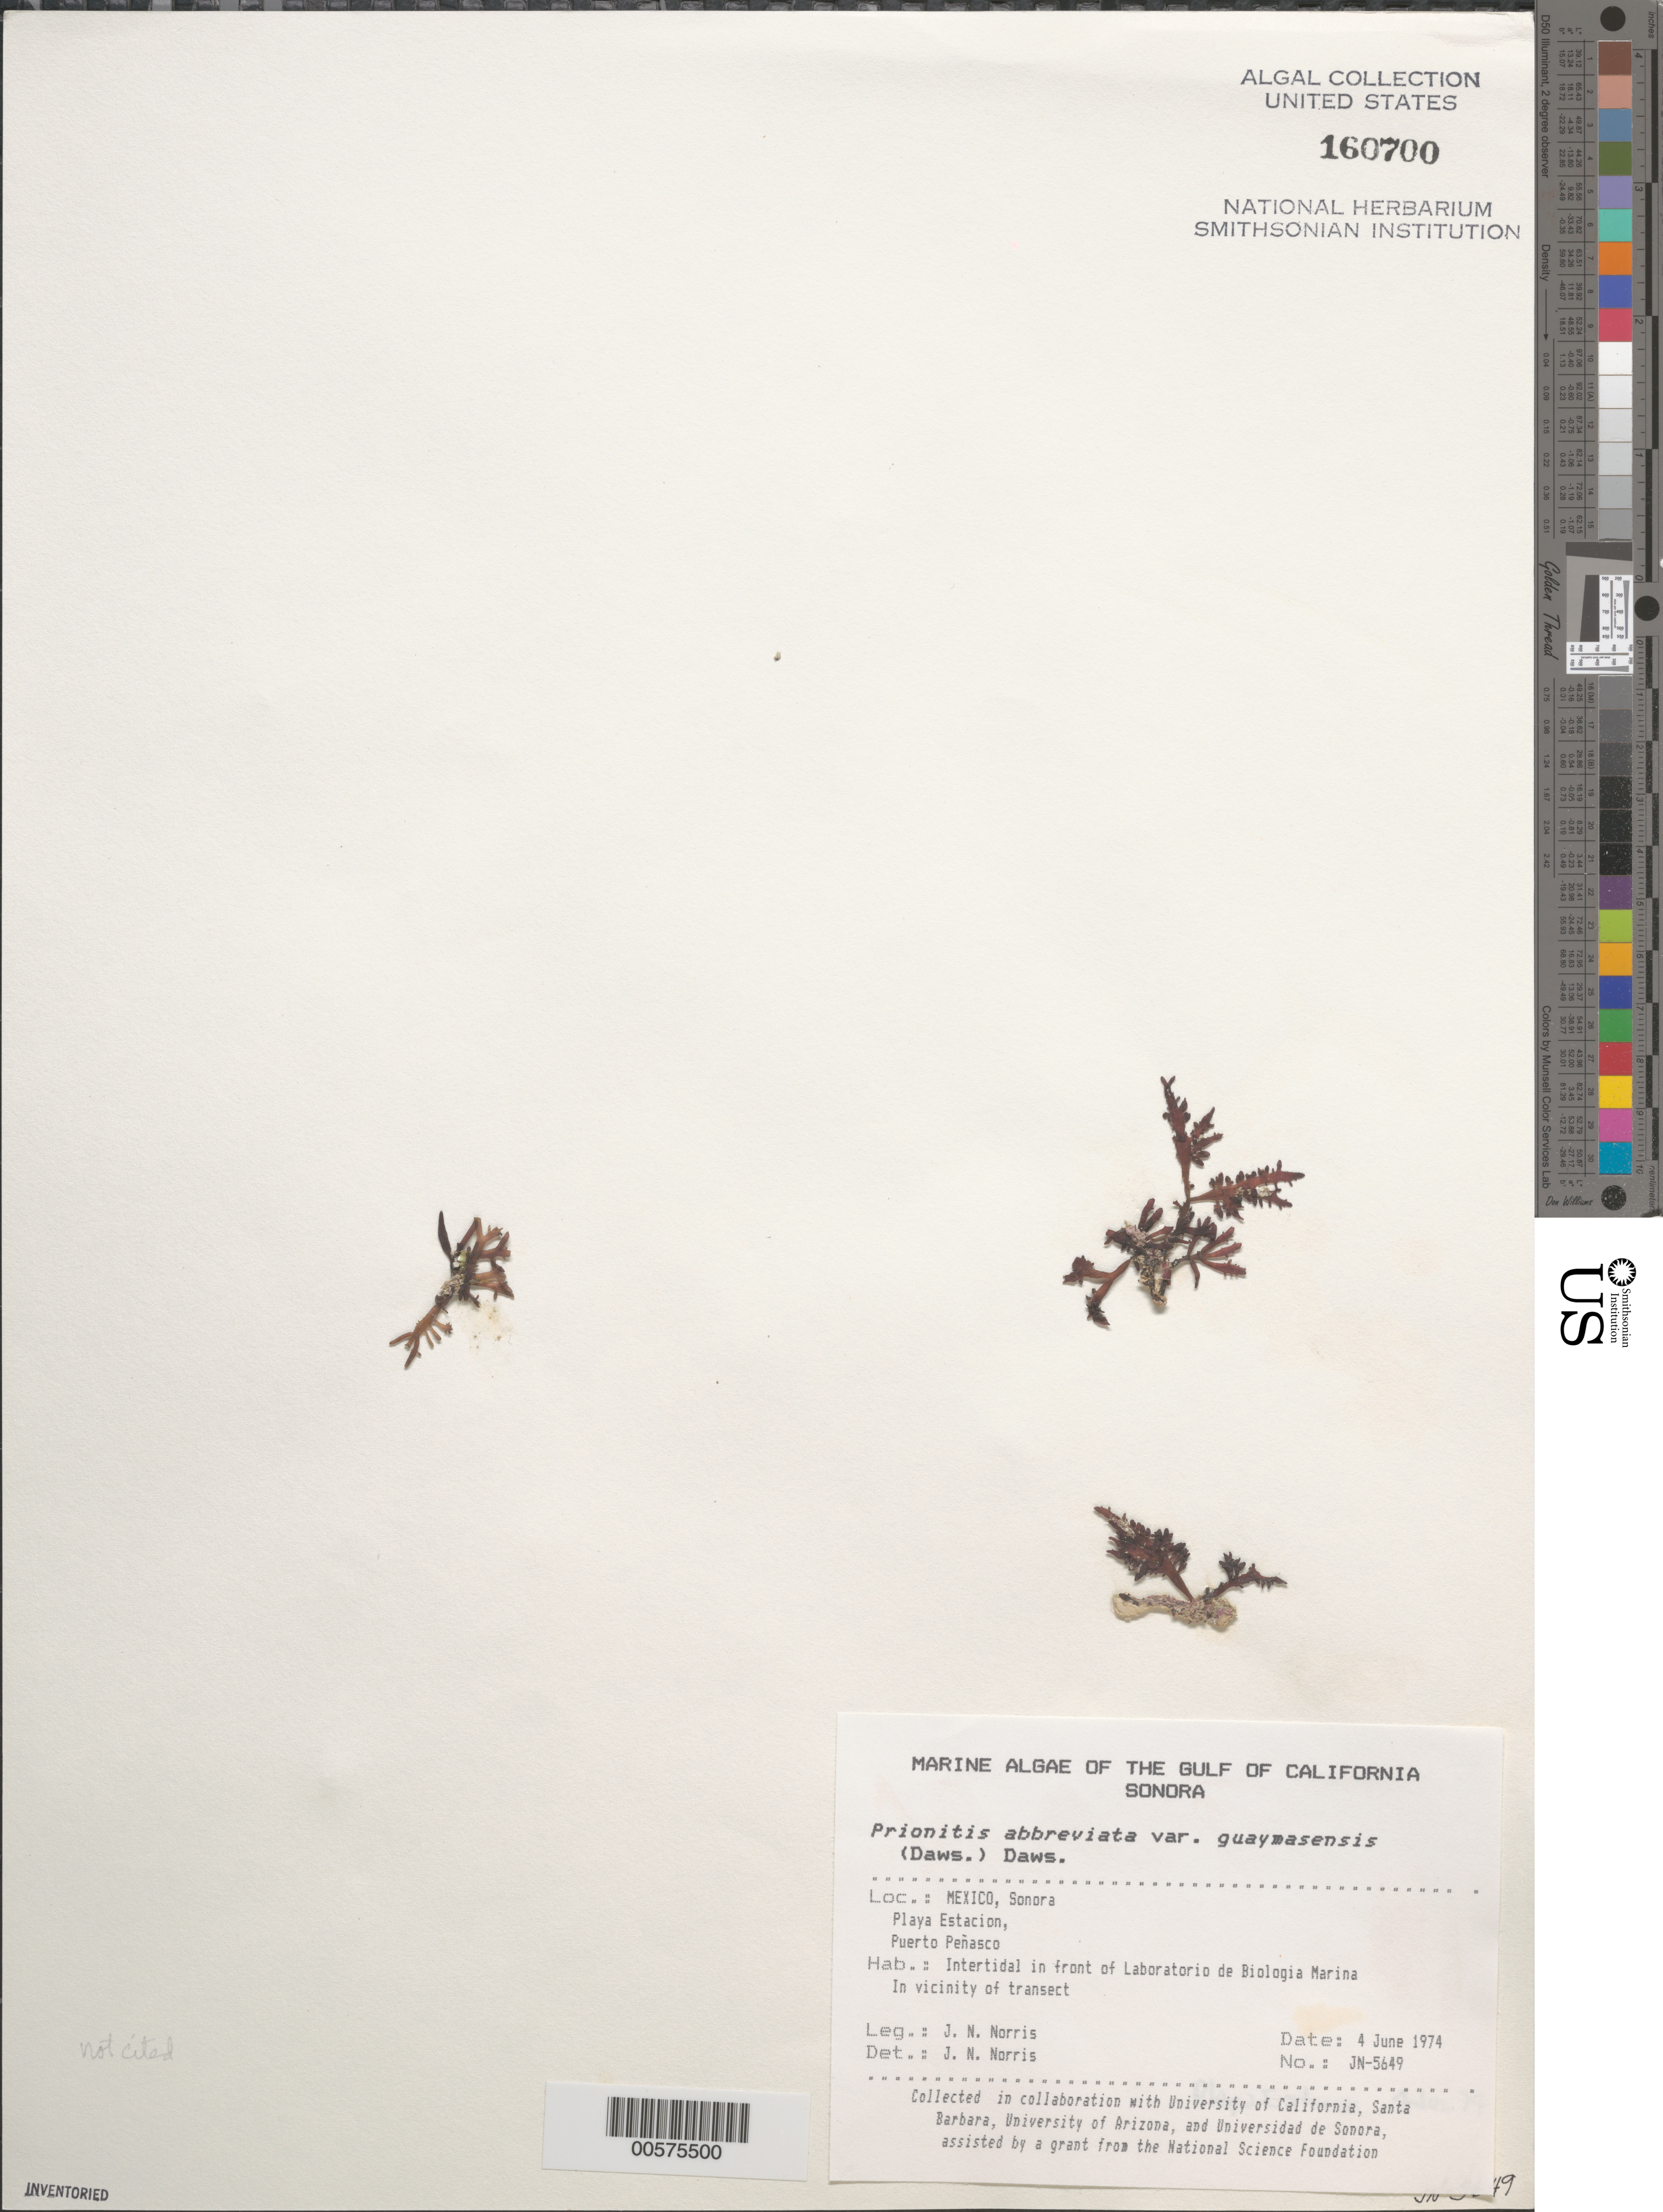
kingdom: Plantae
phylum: Rhodophyta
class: Florideophyceae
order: Cryptonemiales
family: Cryptonemiaceae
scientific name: Prionitis abbreviata var. guaymasensis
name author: (E.Y. Dawson) E.Y. Dawson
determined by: Norris, James N.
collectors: J. N. Norris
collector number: JN-5649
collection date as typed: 04 Jun 1974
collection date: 1974-06-04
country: Mexico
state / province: Sonora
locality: Playa Estacion, Puerto Penasco, Laboratorio de Biologia Marina shore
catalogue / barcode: US 160700